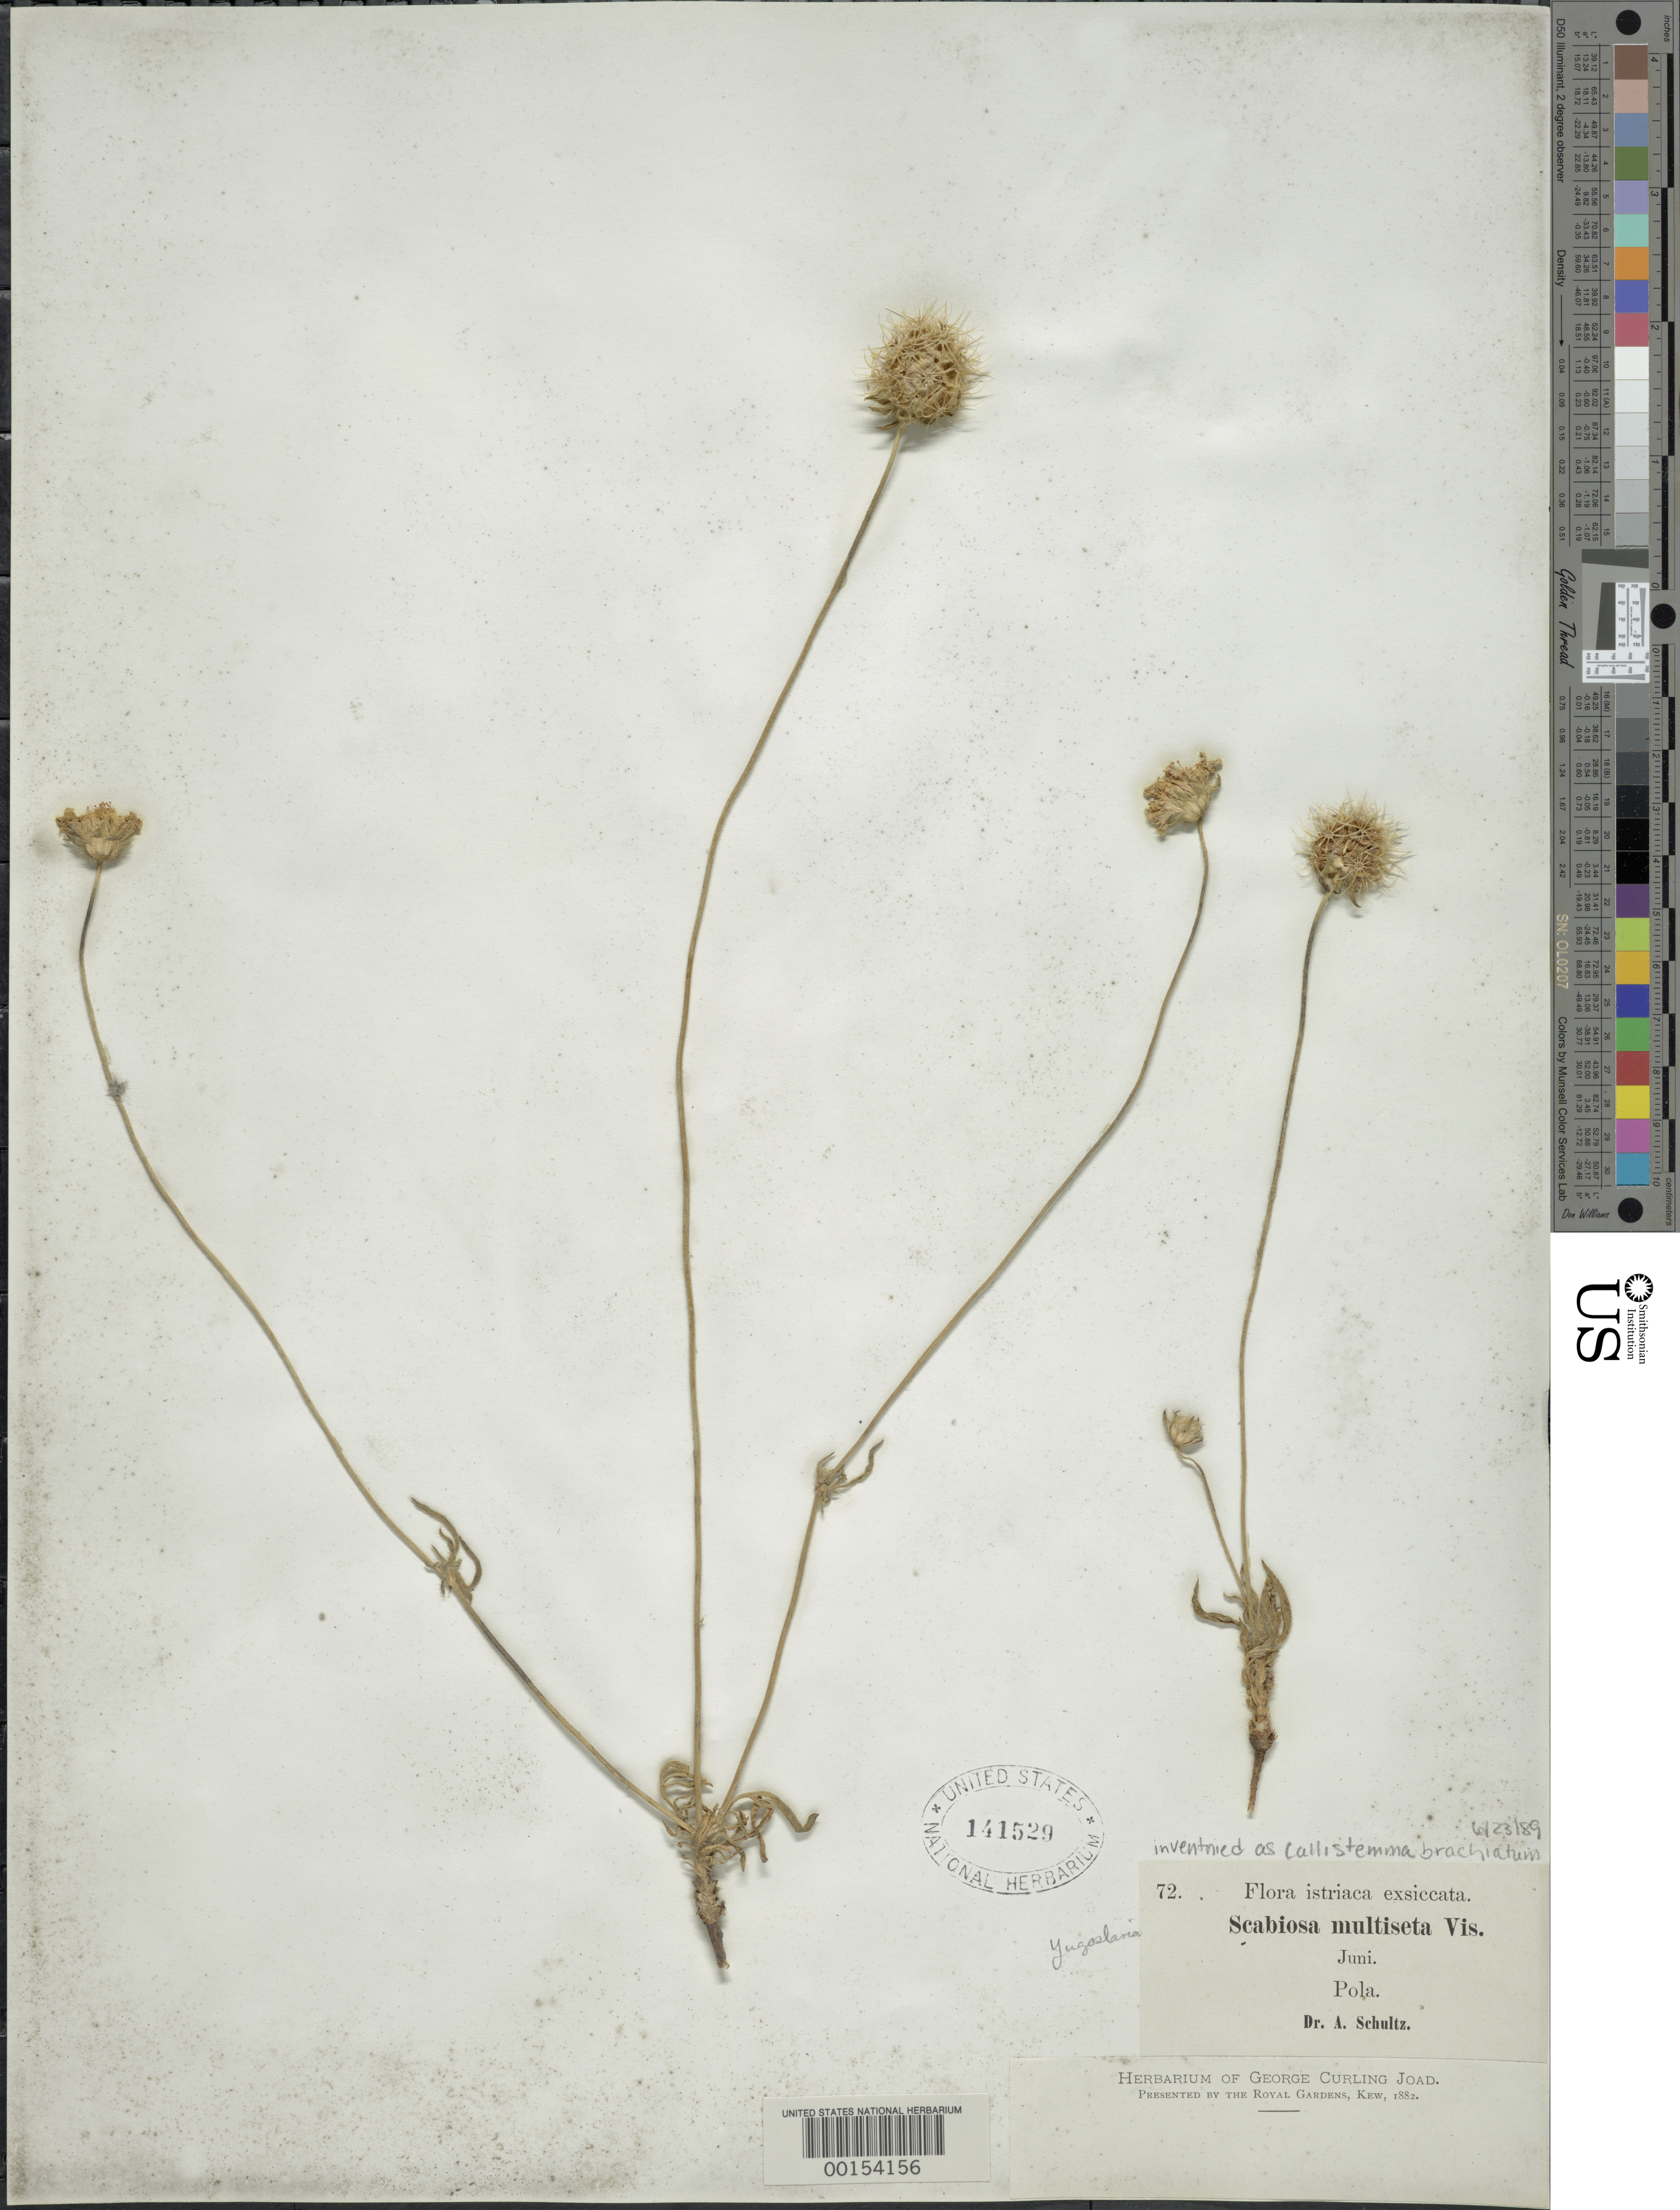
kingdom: Plantae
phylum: Tracheophyta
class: Magnoliopsida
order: Dipsacales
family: Caprifoliaceae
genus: Tremastelma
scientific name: Tremastelma palaestinum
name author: (L.) Janch.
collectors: A. Schultz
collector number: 72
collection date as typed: Jun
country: Croatia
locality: Pola, Istriaca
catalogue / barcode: US 141529